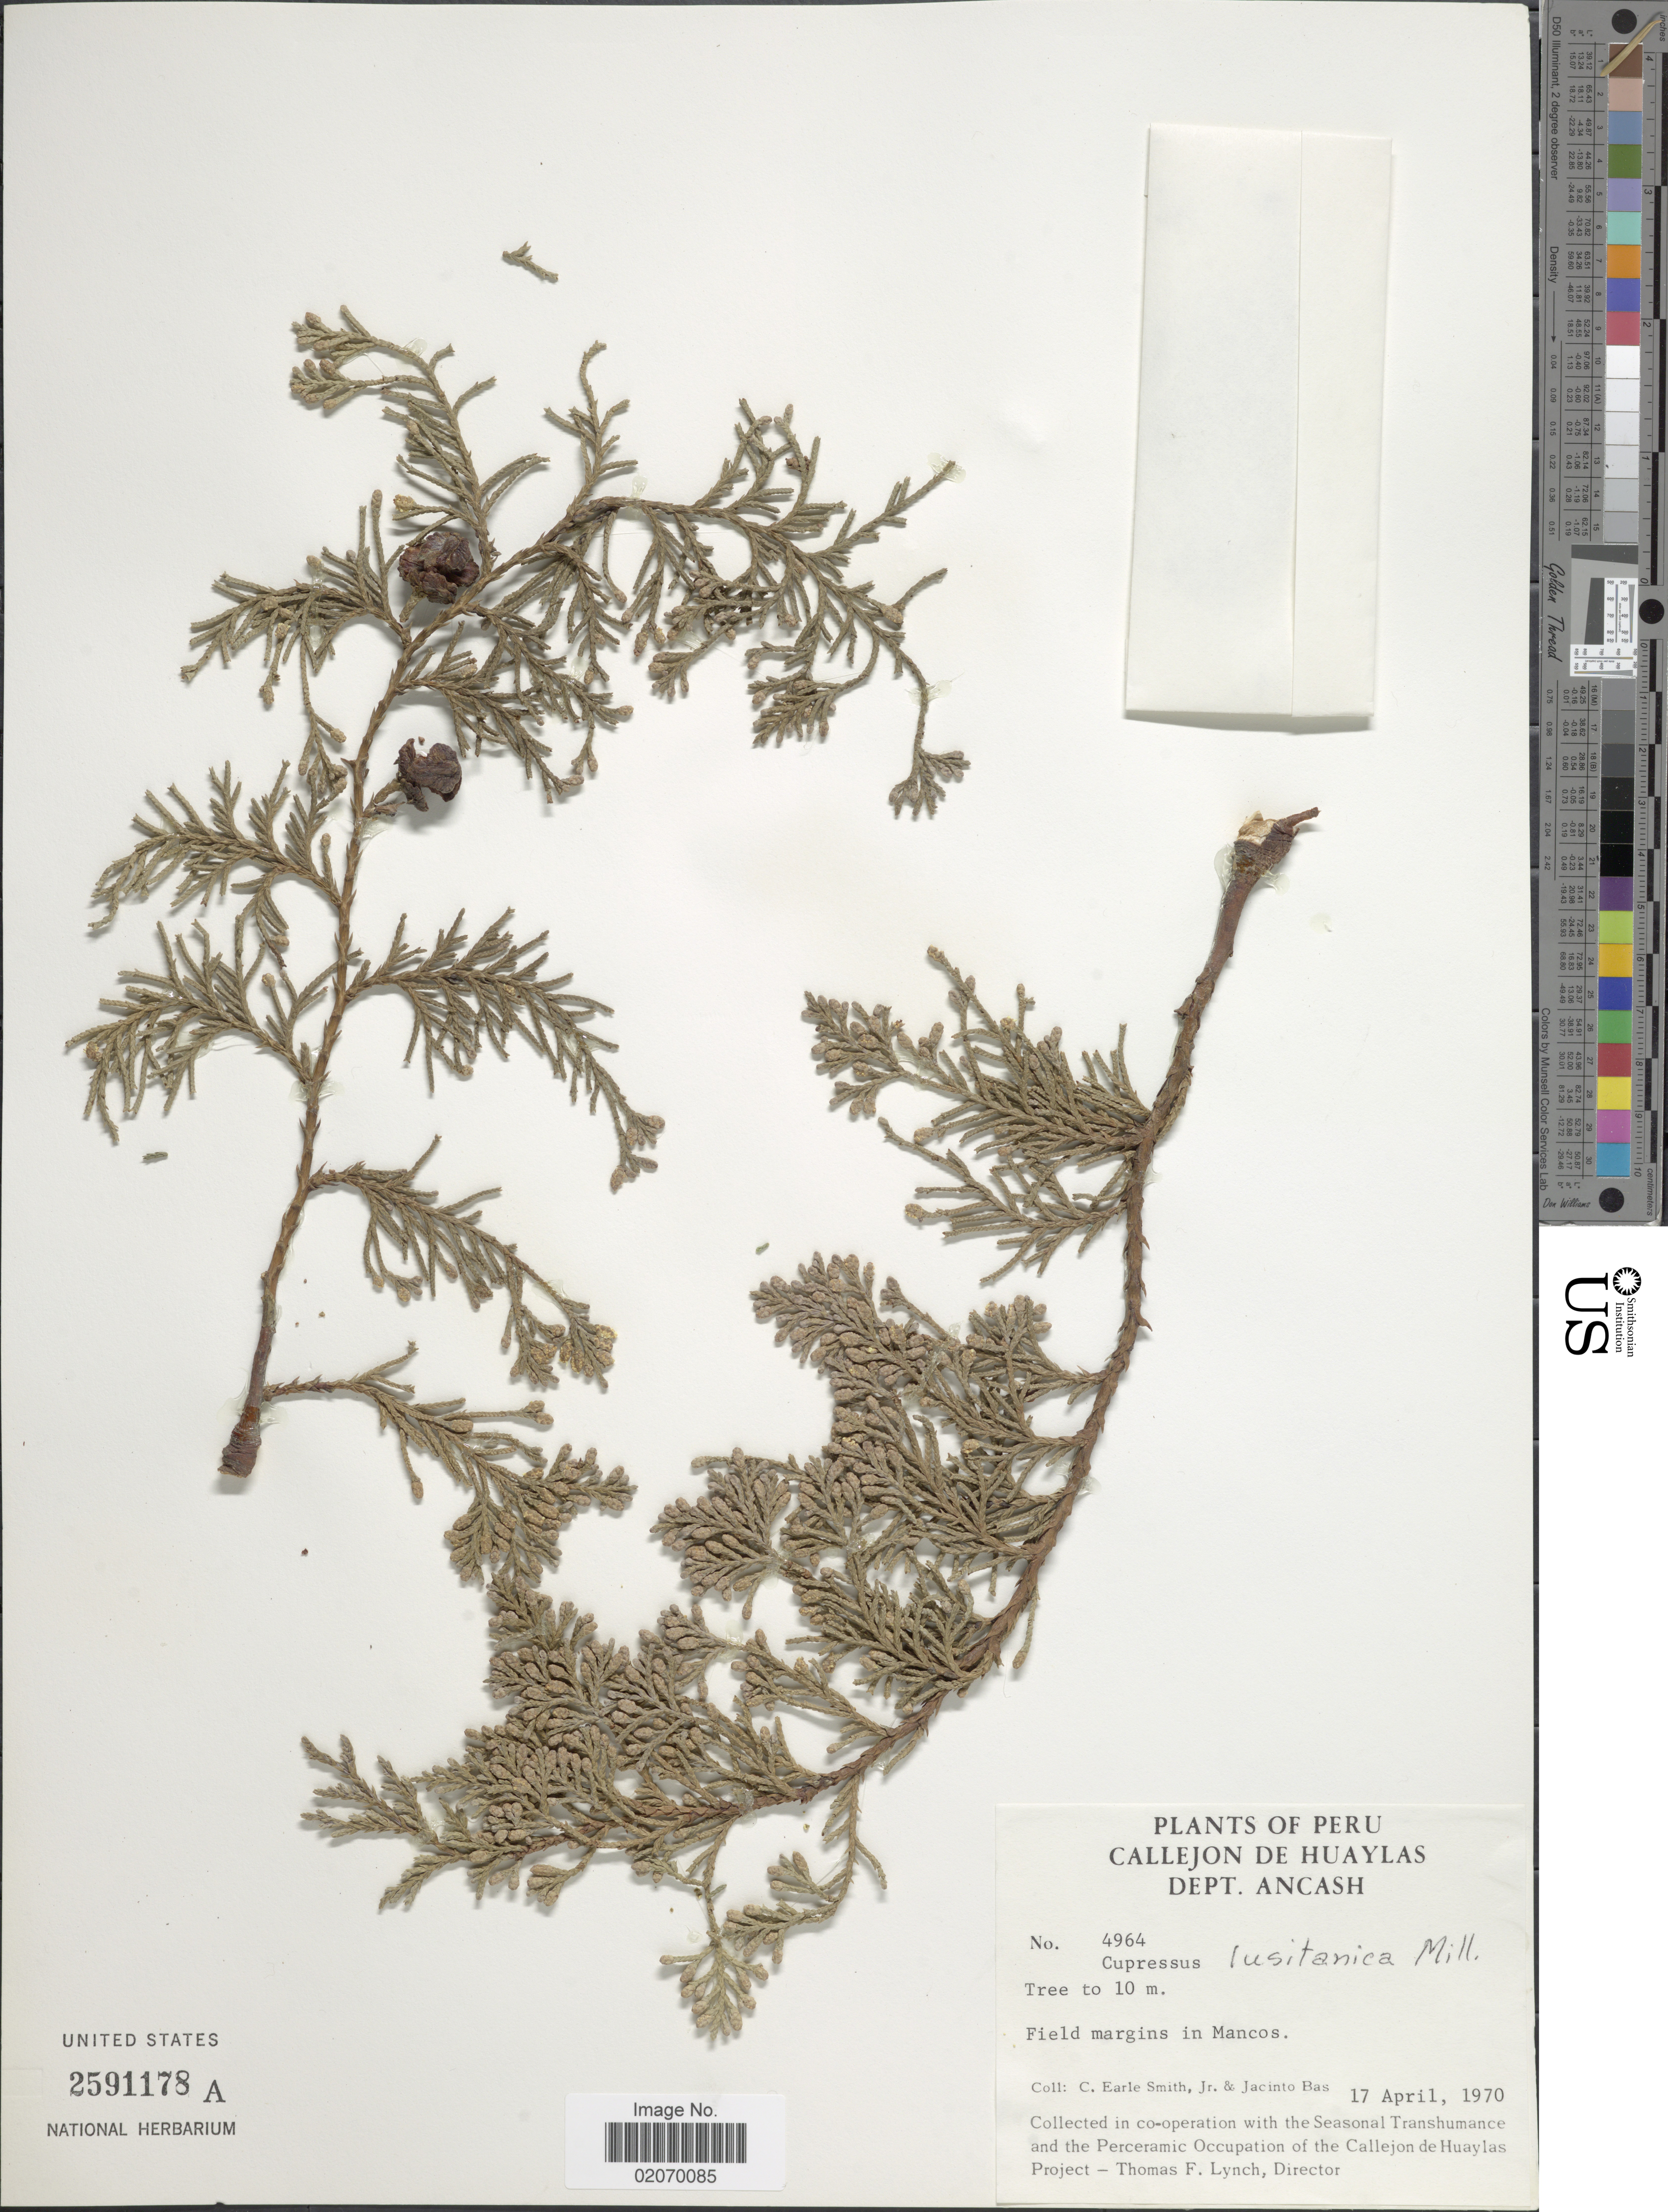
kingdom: Plantae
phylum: Tracheophyta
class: Pinopsida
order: Pinales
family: Cupressaceae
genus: Hesperocyparis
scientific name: Hesperocyparis lusitanica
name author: (Miller) Bartel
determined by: (US) Smithsonian Institution - National Museum of Natural History - Department of Botany (UNITED STATES)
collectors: C. E. Smith Jr. & J. Bas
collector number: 4964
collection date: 1970-04-17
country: Peru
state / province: Ancash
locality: Callejon de Huaylas,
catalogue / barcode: US 2591178A